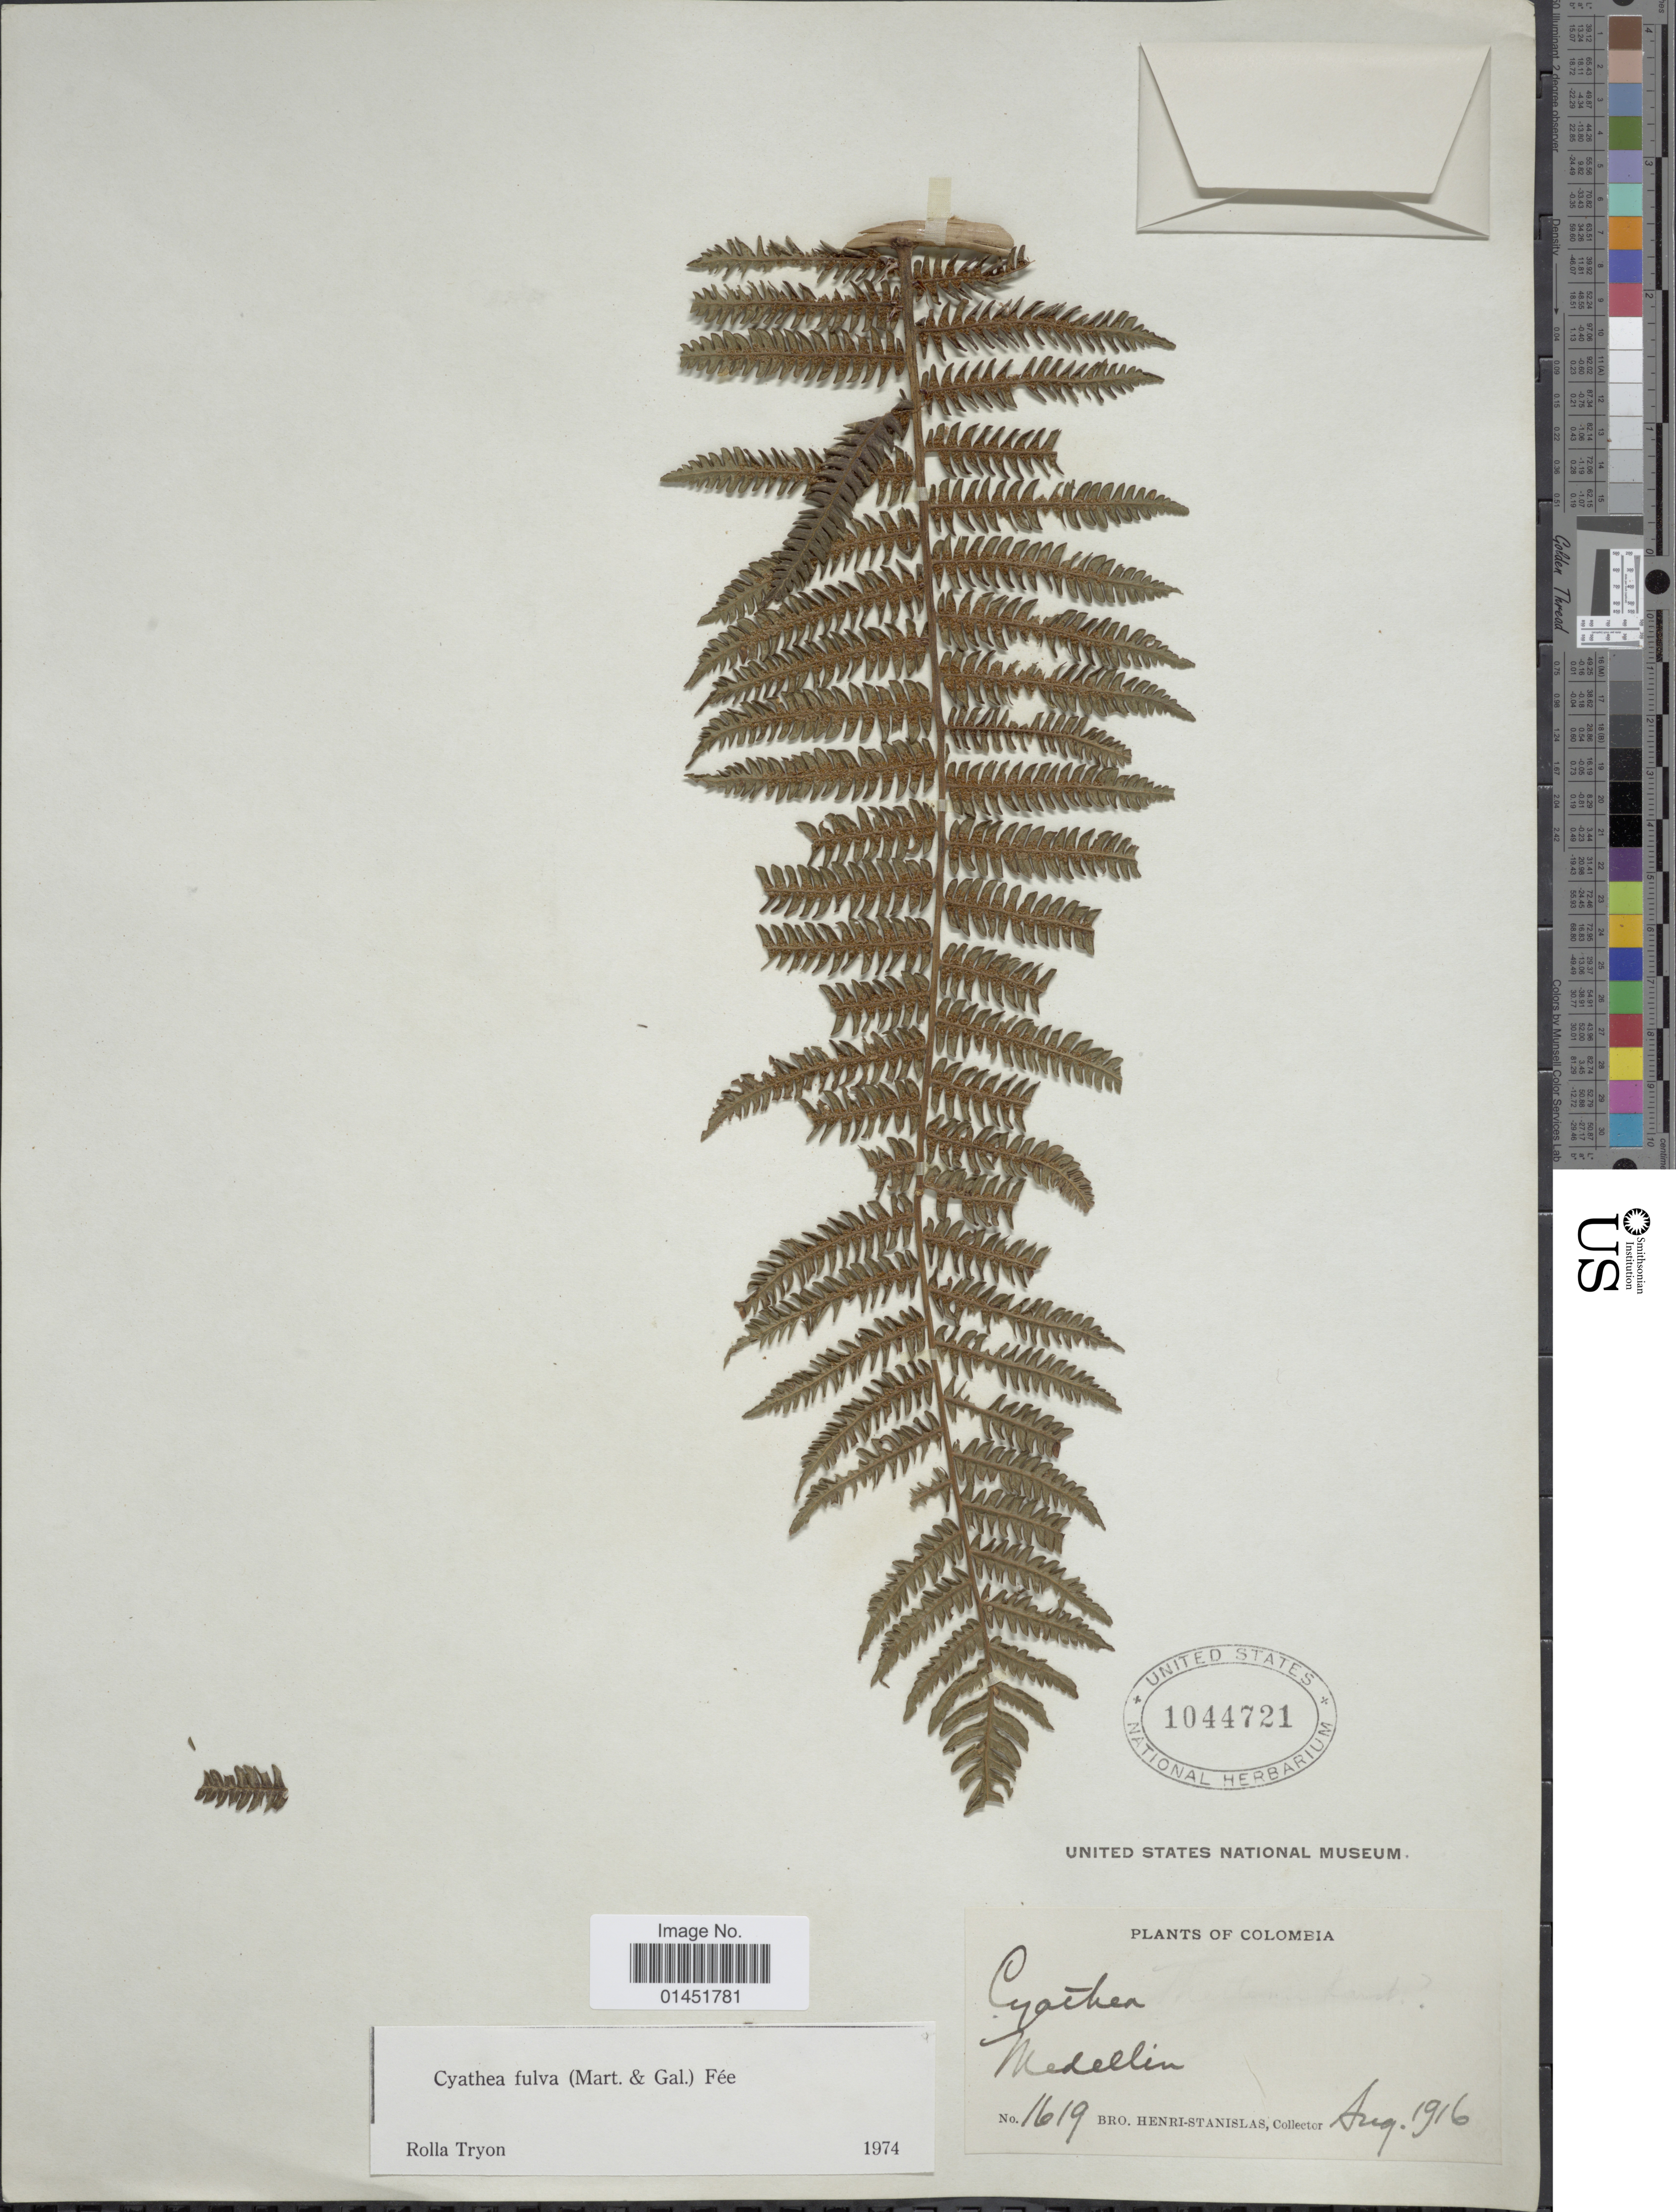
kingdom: Plantae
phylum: Tracheophyta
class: Polypodiopsida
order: Cyatheales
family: Cyatheaceae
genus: Cyathea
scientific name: Cyathea fulva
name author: (M. Martens & Galeotti) Fée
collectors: Henri-Stanislas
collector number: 1619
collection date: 1916-08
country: Colombia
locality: Medellin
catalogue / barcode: US 1044721